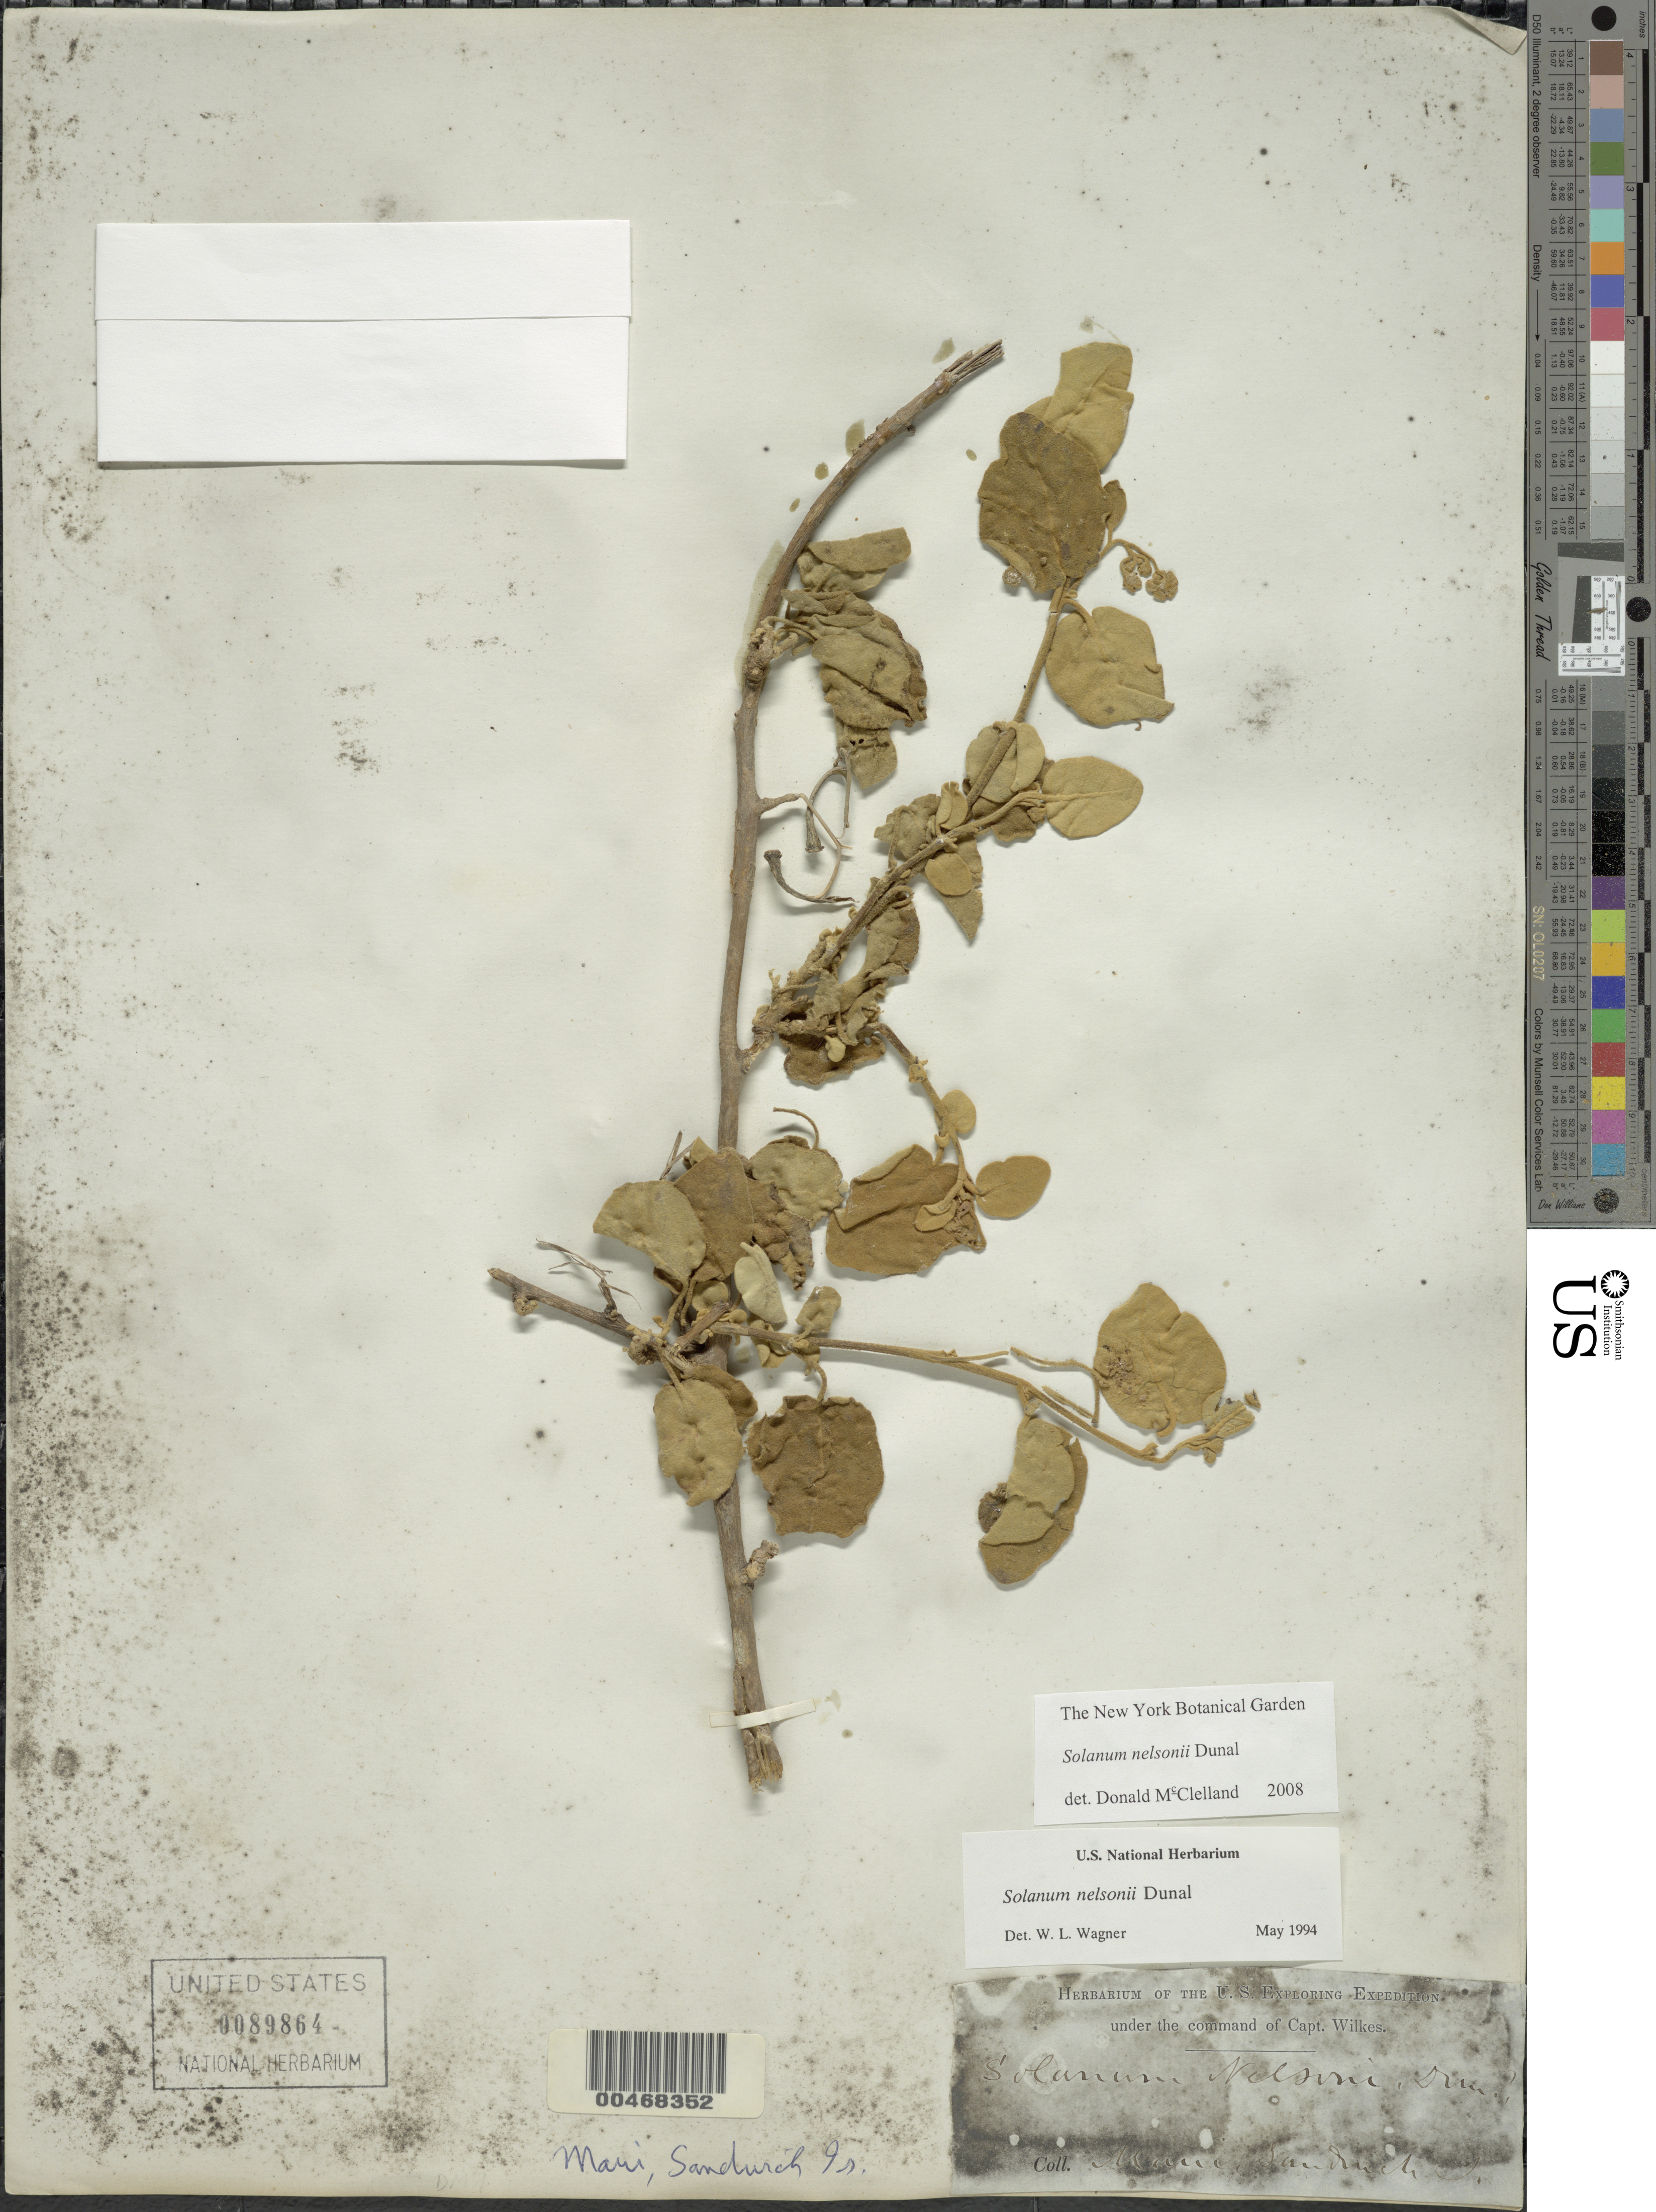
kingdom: Plantae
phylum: Tracheophyta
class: Magnoliopsida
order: Solanales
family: Solanaceae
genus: Solanum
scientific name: Solanum nelsonii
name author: Dunal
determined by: Wagner, W. L., (BOT), Smithsonian Institution - National Museum of Natural History (UNITED STATES)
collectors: Wilkes Explor. Exped.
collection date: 1838/1842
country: United States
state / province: Hawaii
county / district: Maui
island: Maui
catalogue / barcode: US 89864